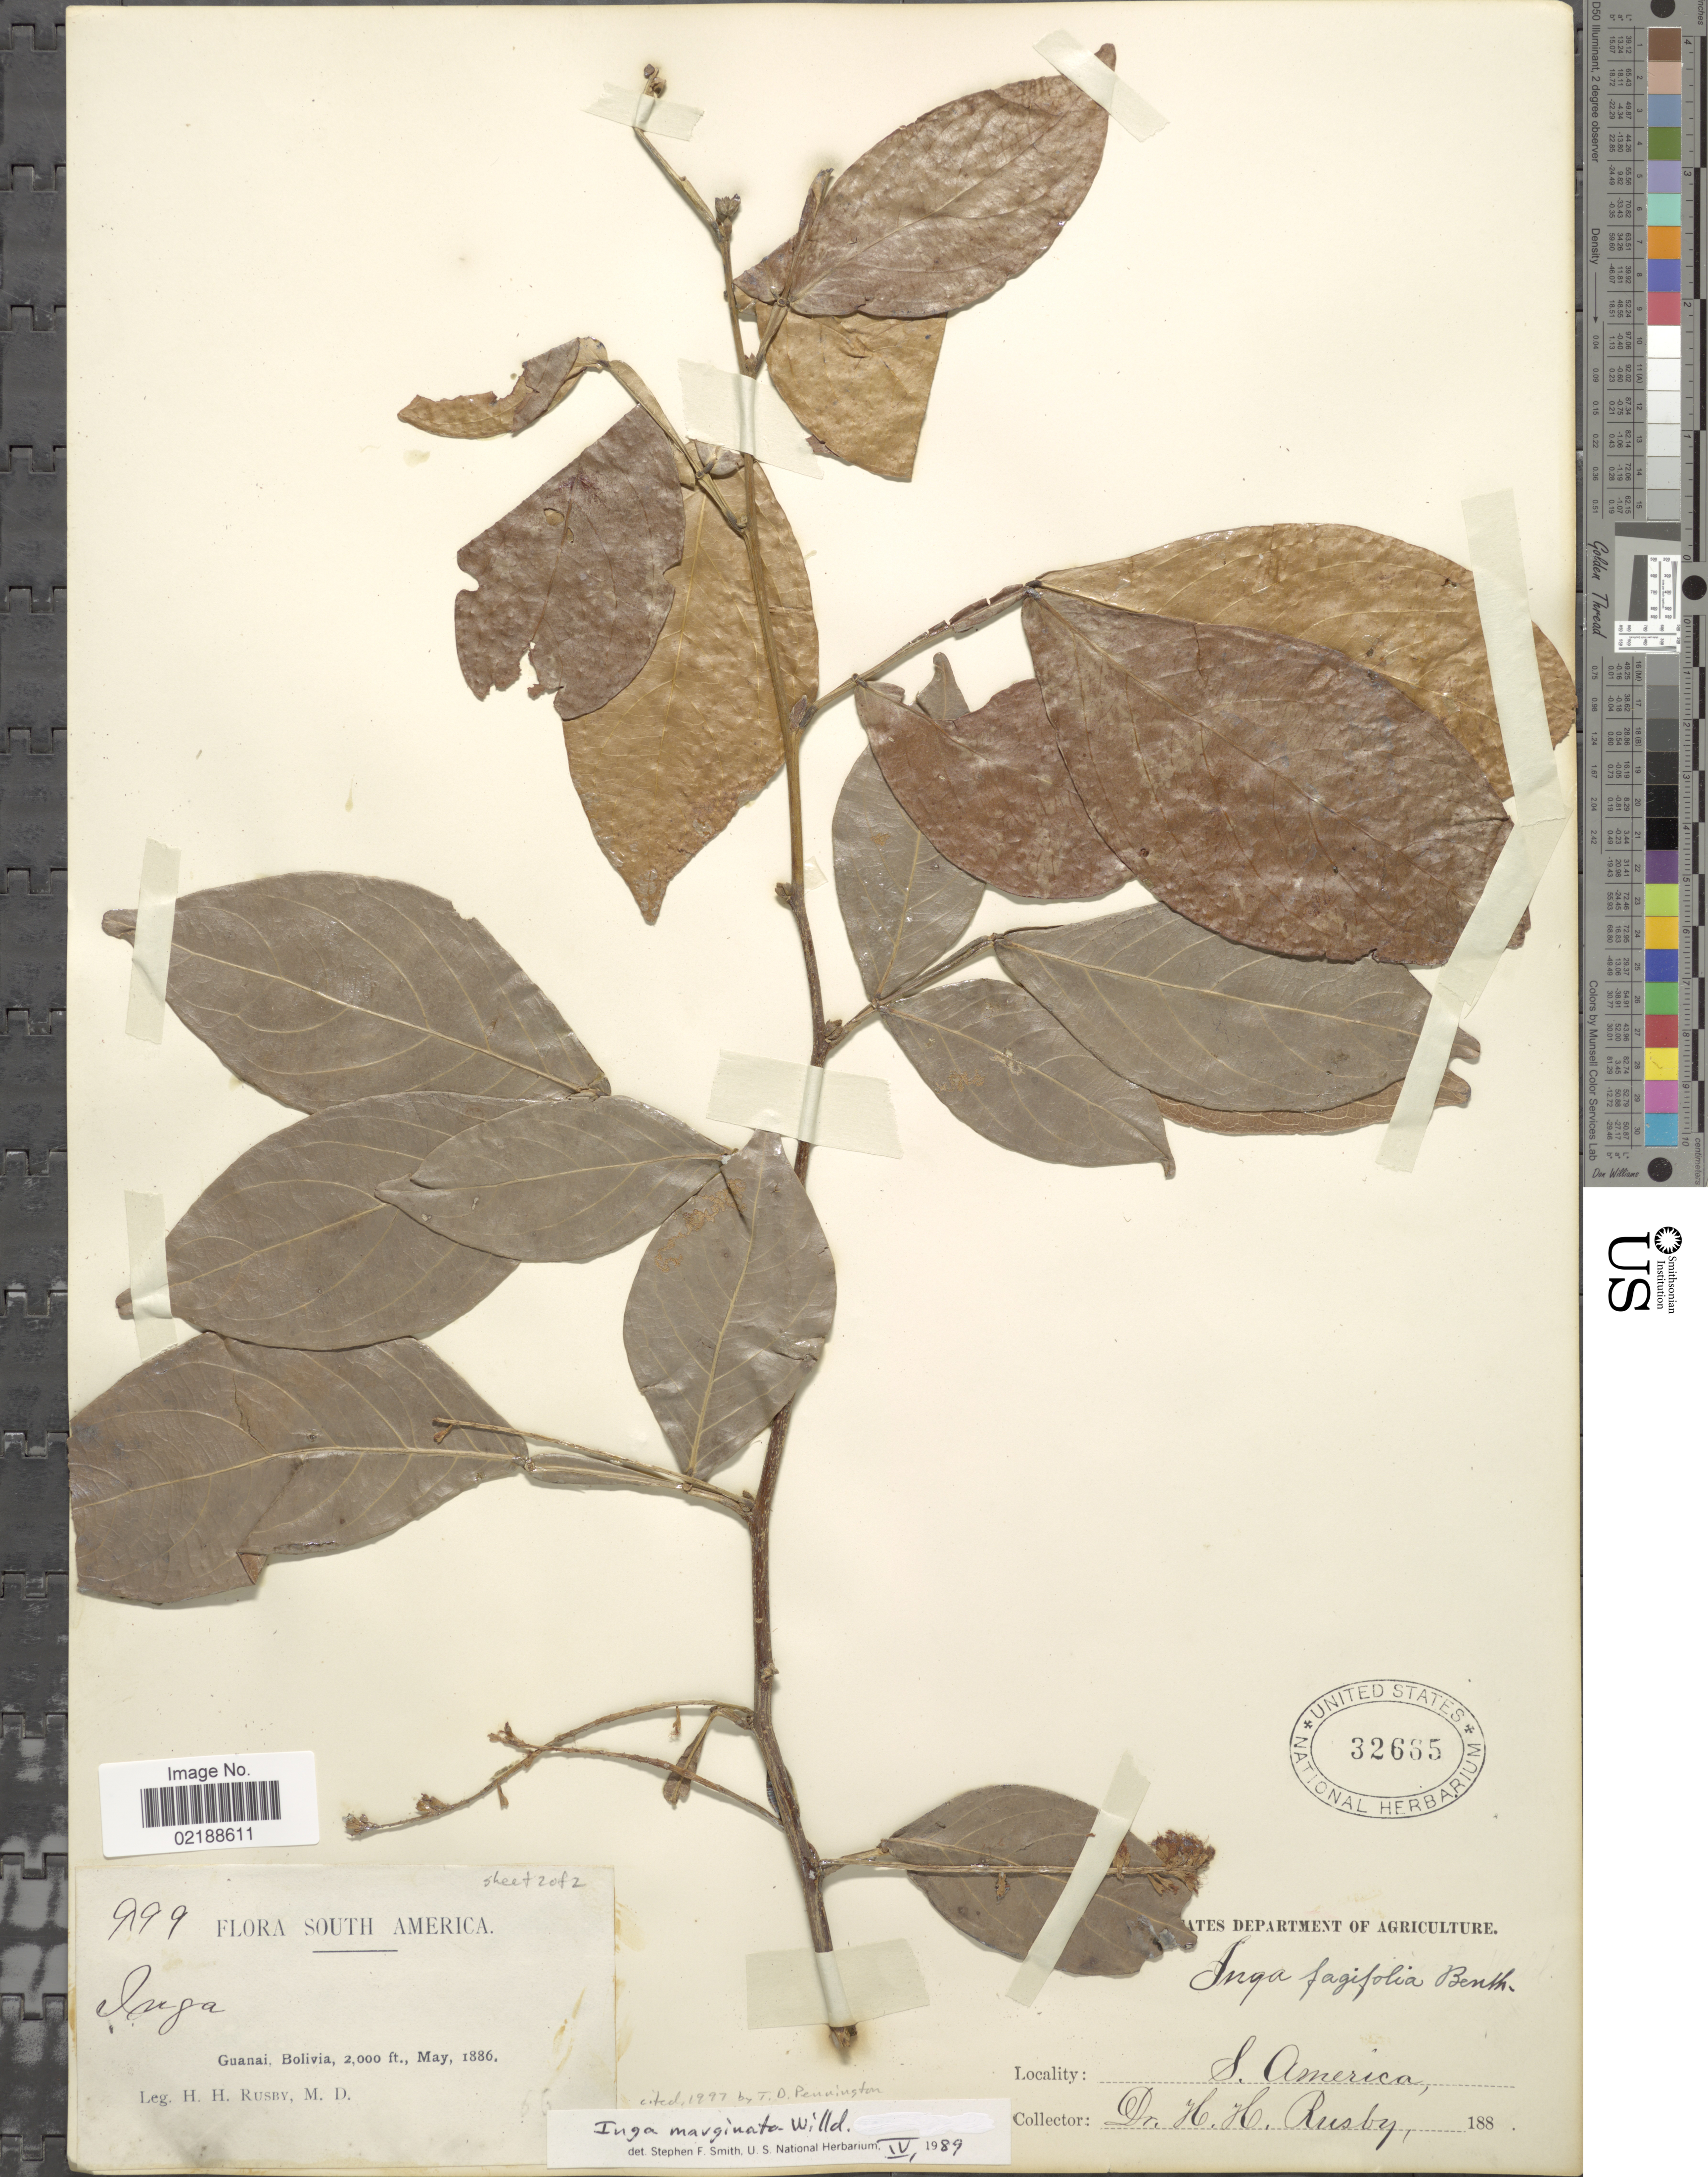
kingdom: Plantae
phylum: Tracheophyta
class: Magnoliopsida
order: Fabales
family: Fabaceae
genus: Inga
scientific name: Inga marginata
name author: Willd.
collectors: H. H. Rusby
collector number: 999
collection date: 1886-05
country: Bolivia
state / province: La Páz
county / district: Larecaja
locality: Guanay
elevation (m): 610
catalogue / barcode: US 32665